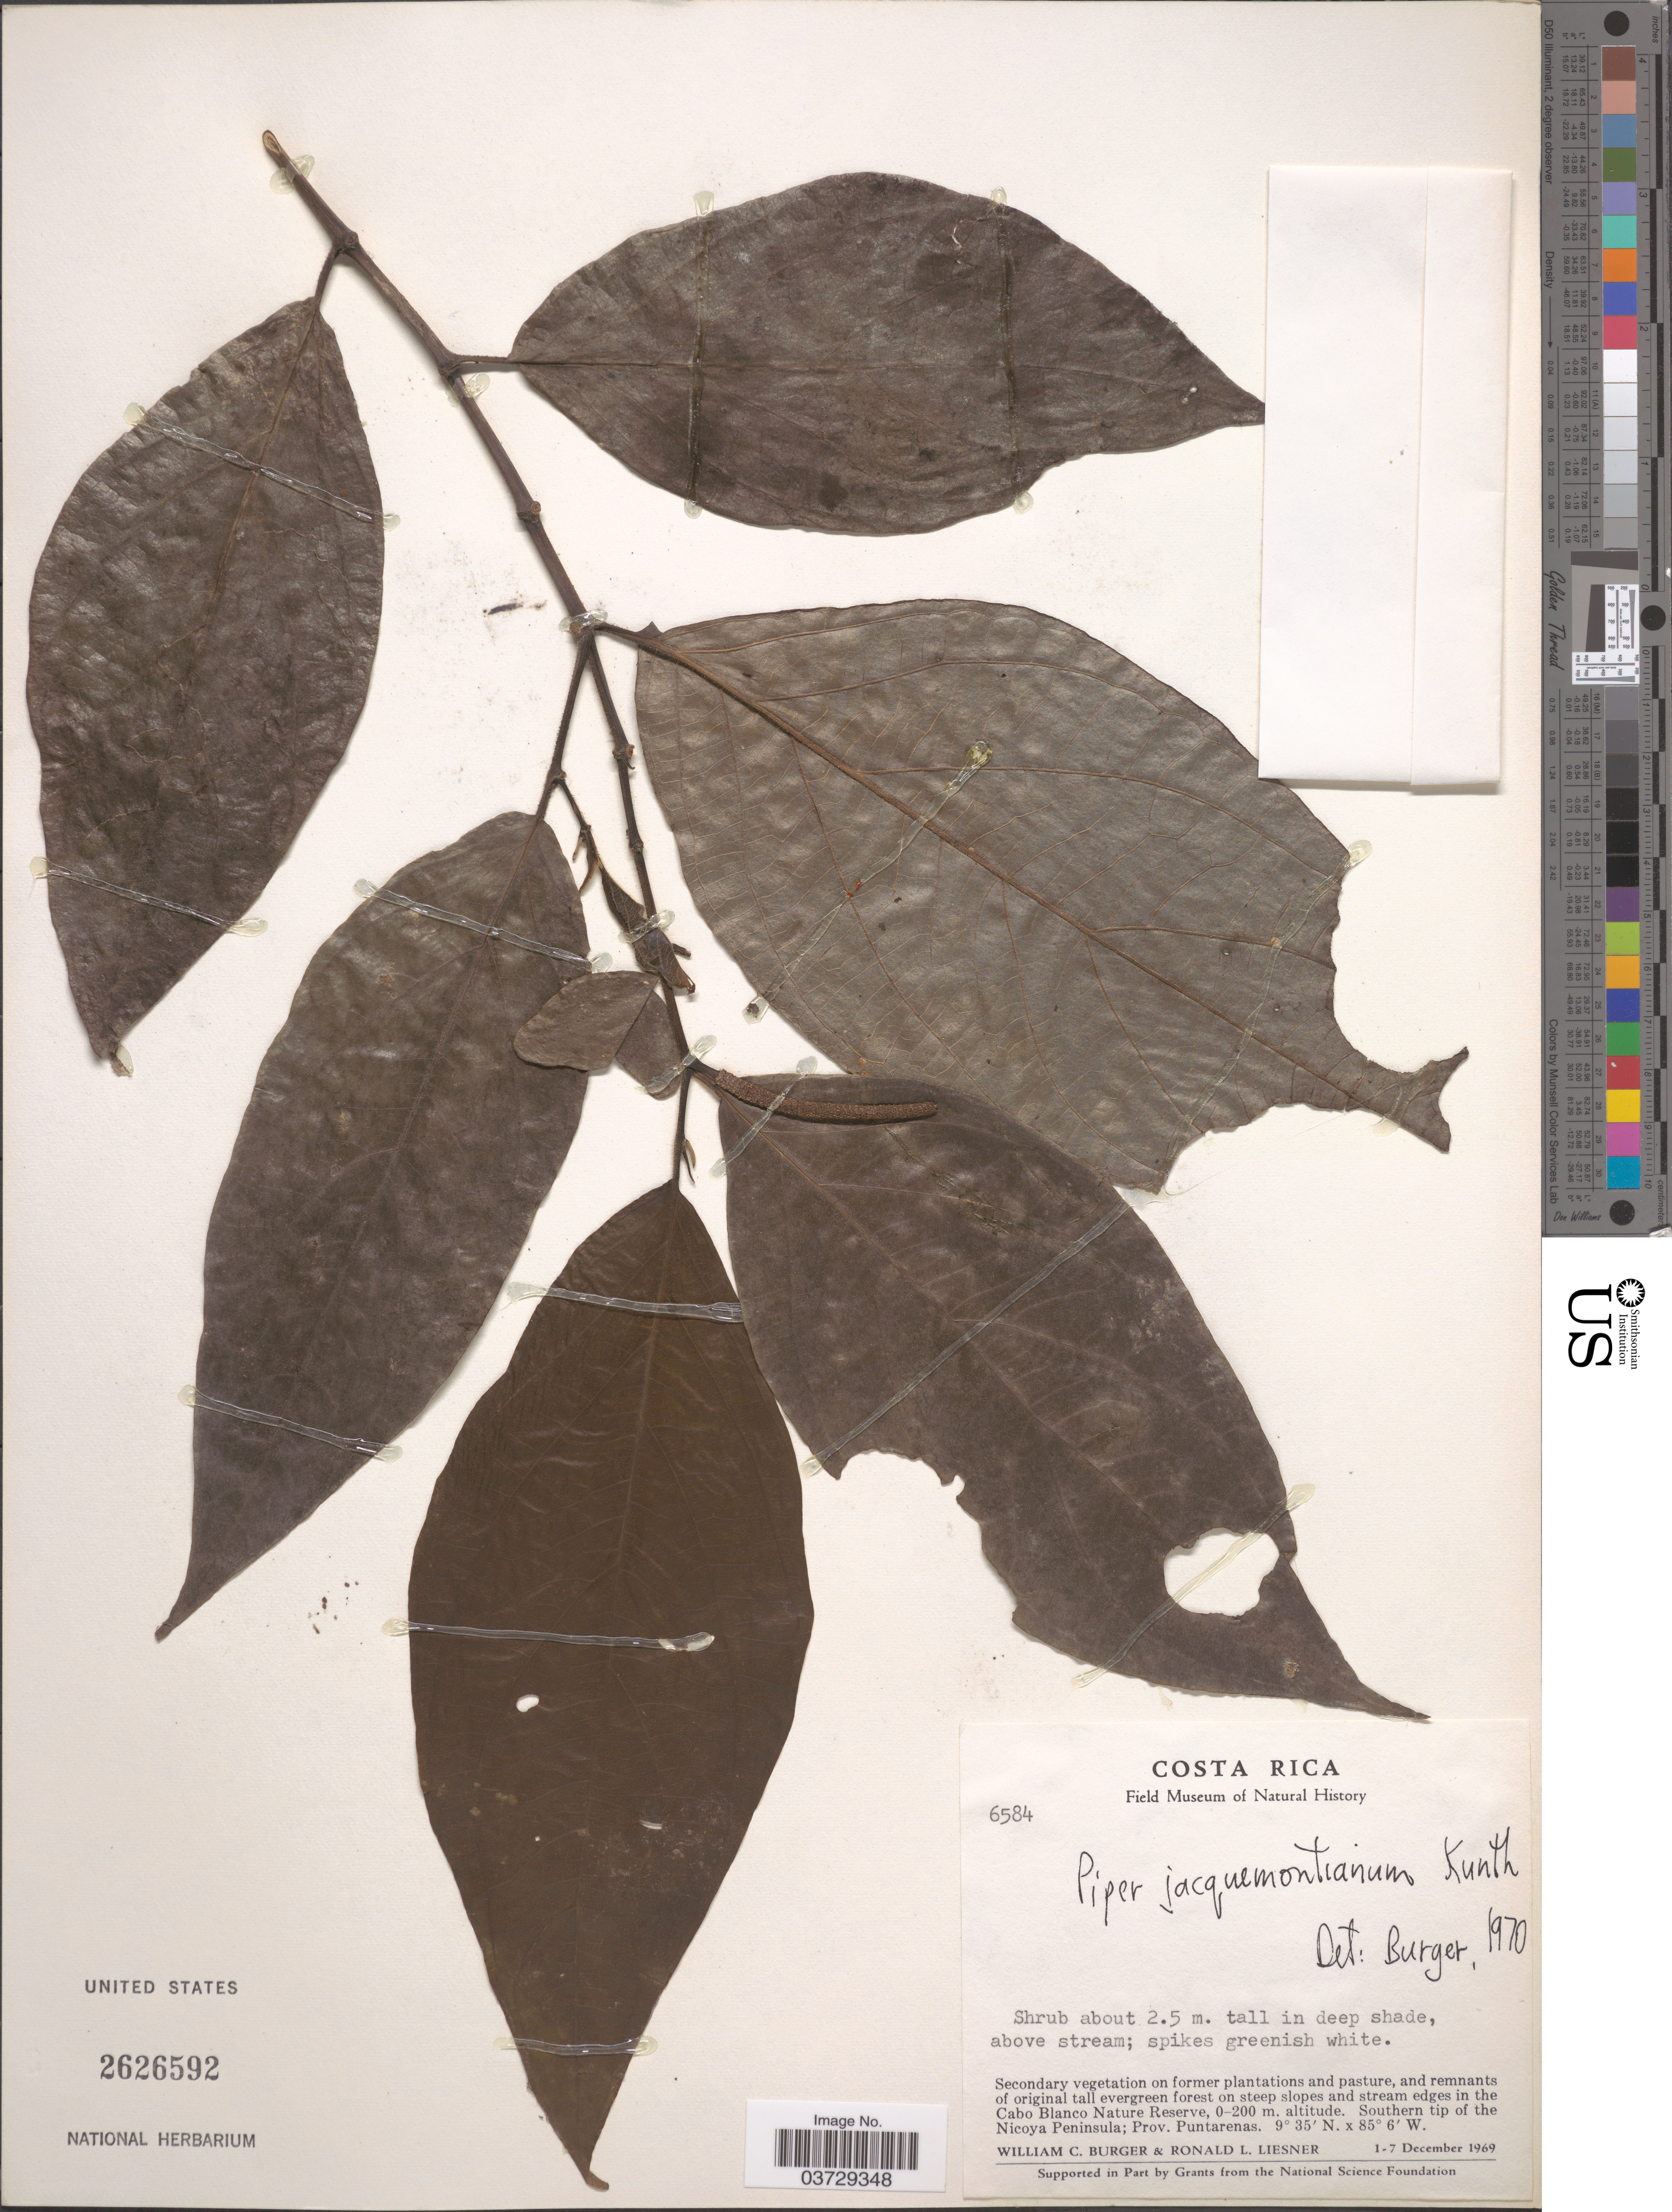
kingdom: Plantae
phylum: Tracheophyta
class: Magnoliopsida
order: Piperales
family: Piperaceae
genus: Piper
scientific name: Piper jacquemontianum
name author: Kunth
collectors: W. Burger & R. L. Liesner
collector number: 6584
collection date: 1969-12-01/1969-12-07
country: Costa Rica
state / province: Puntarenas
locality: In the Cabo Blanco Nature Reserve. Southern tip of the Nicoya Peninsula.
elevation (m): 0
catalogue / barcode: US 2626592